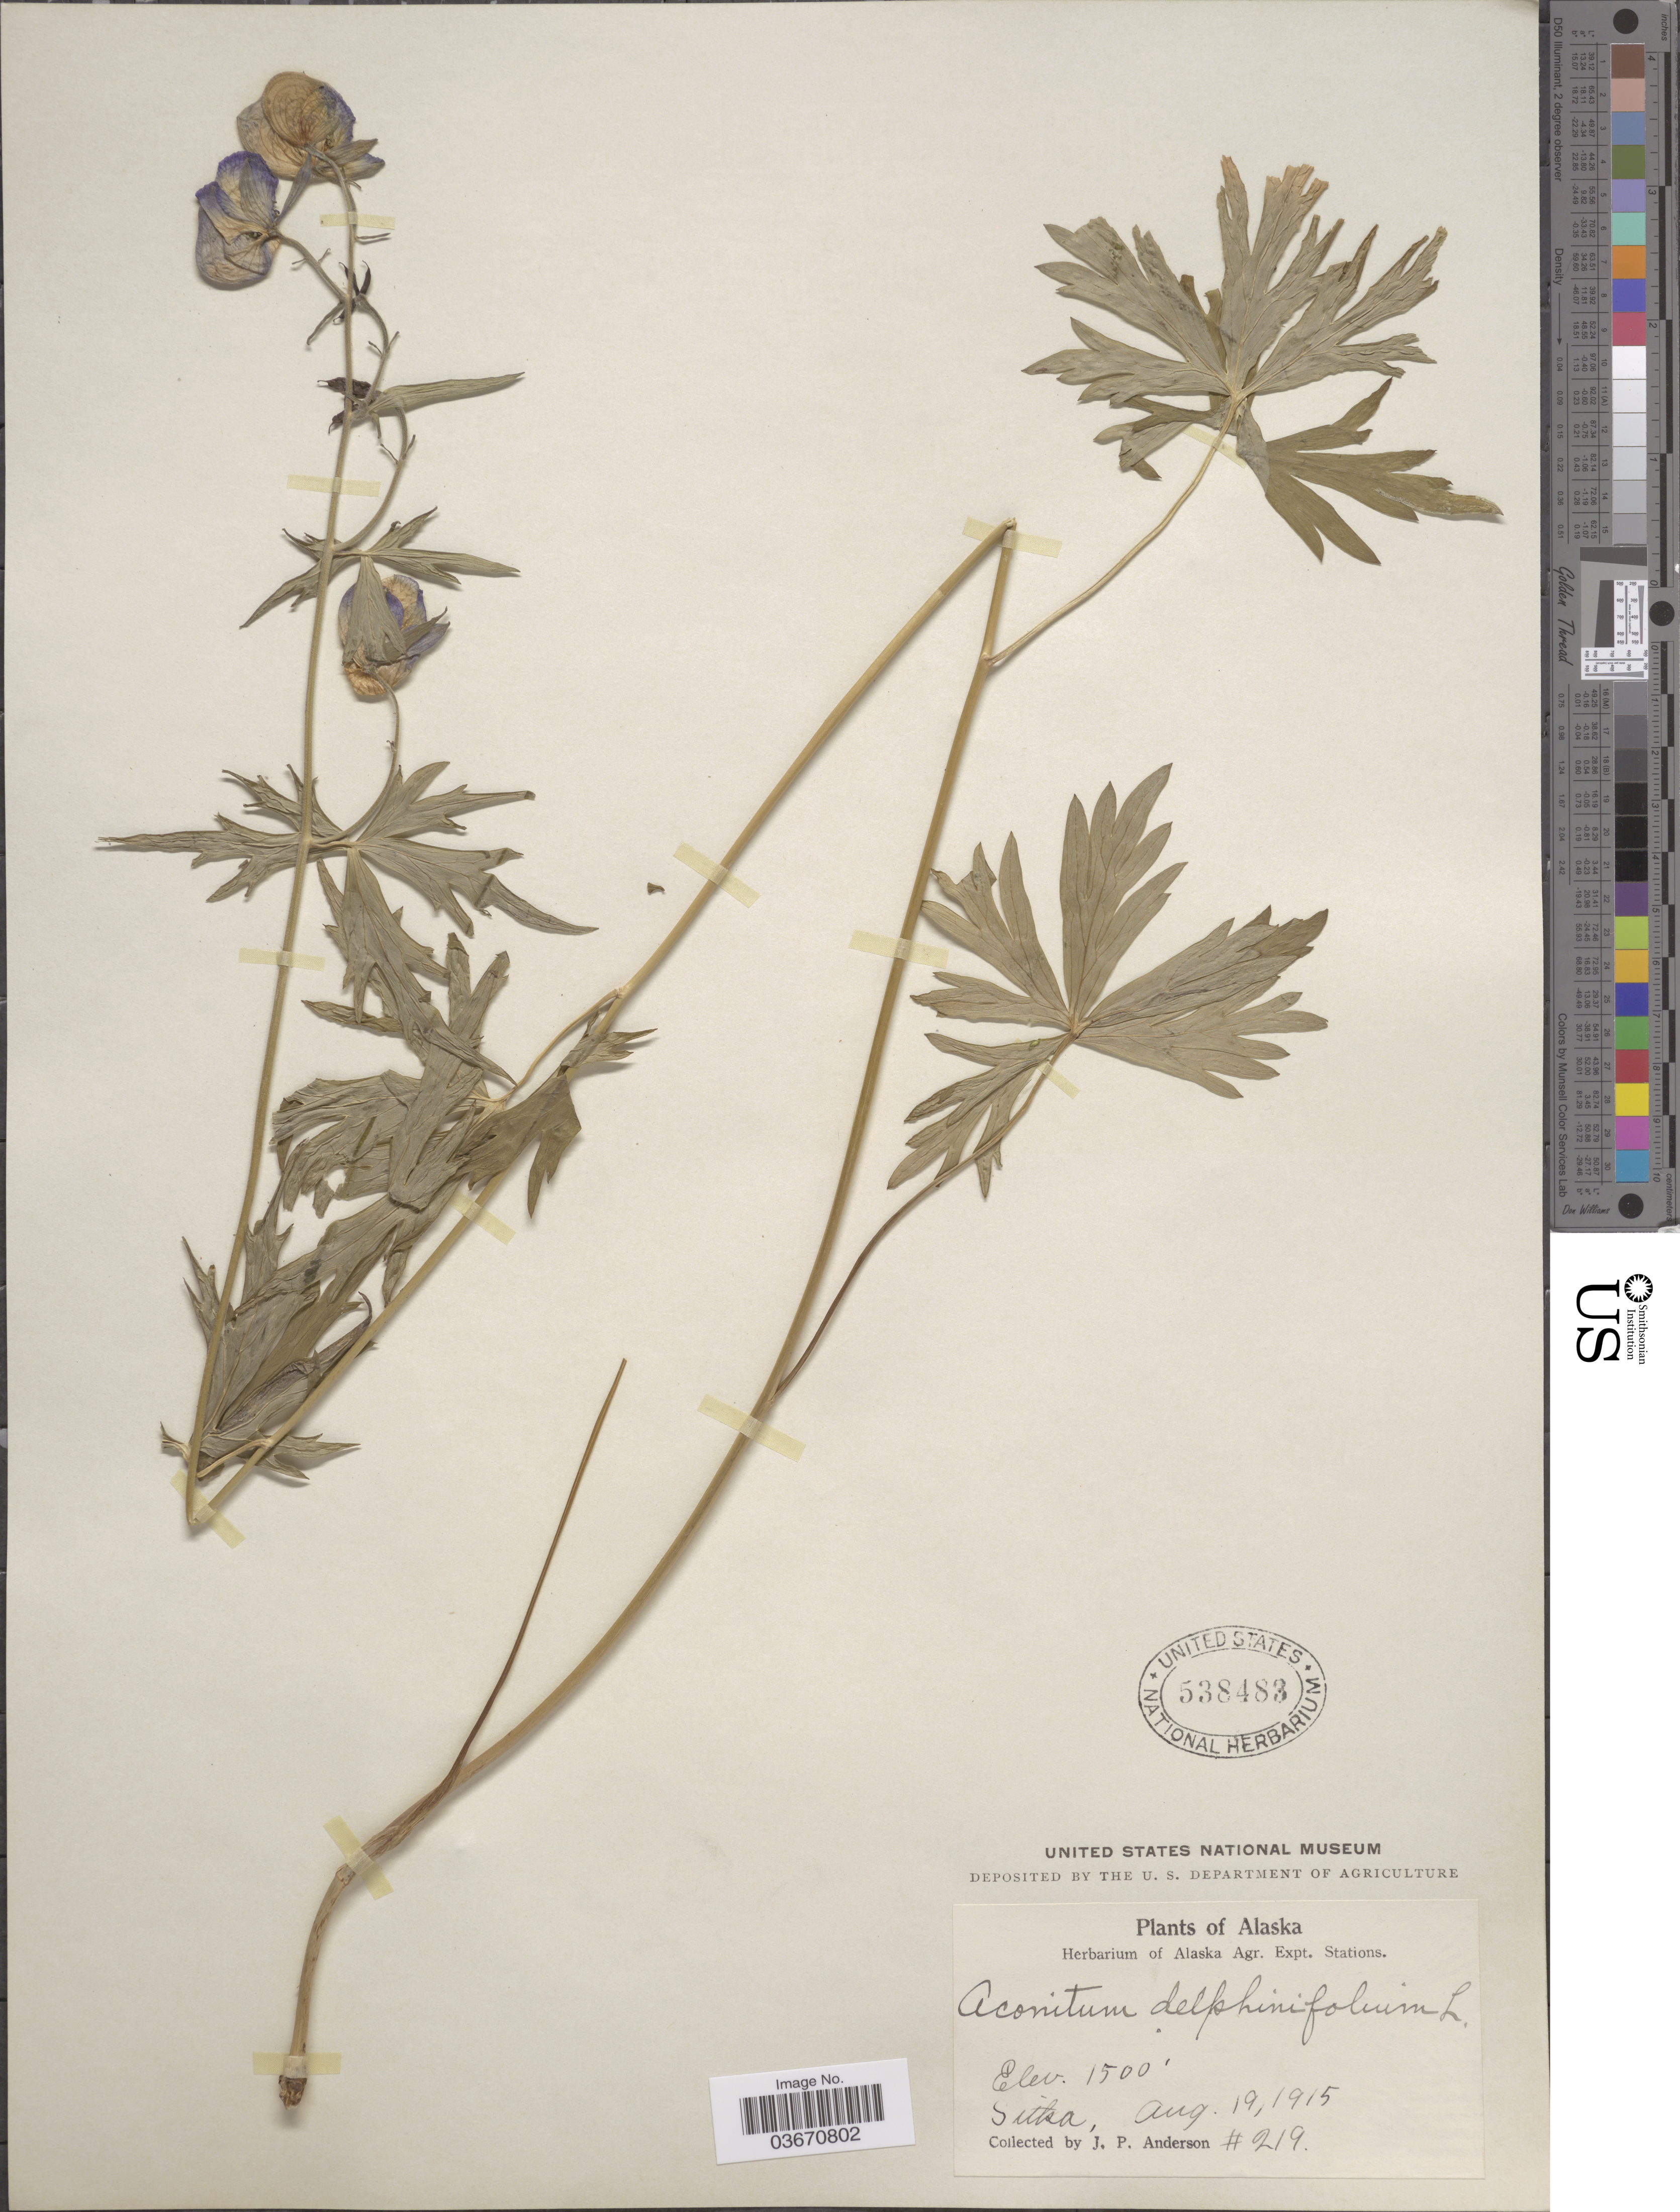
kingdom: Plantae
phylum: Tracheophyta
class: Magnoliopsida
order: Ranunculales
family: Ranunculaceae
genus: Aconitum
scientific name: Aconitum delphinifolium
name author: DC.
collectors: J. P. Anderson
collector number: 219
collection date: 1915-08-19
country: United States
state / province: Alaska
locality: Sitka.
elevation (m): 457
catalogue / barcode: US 538483